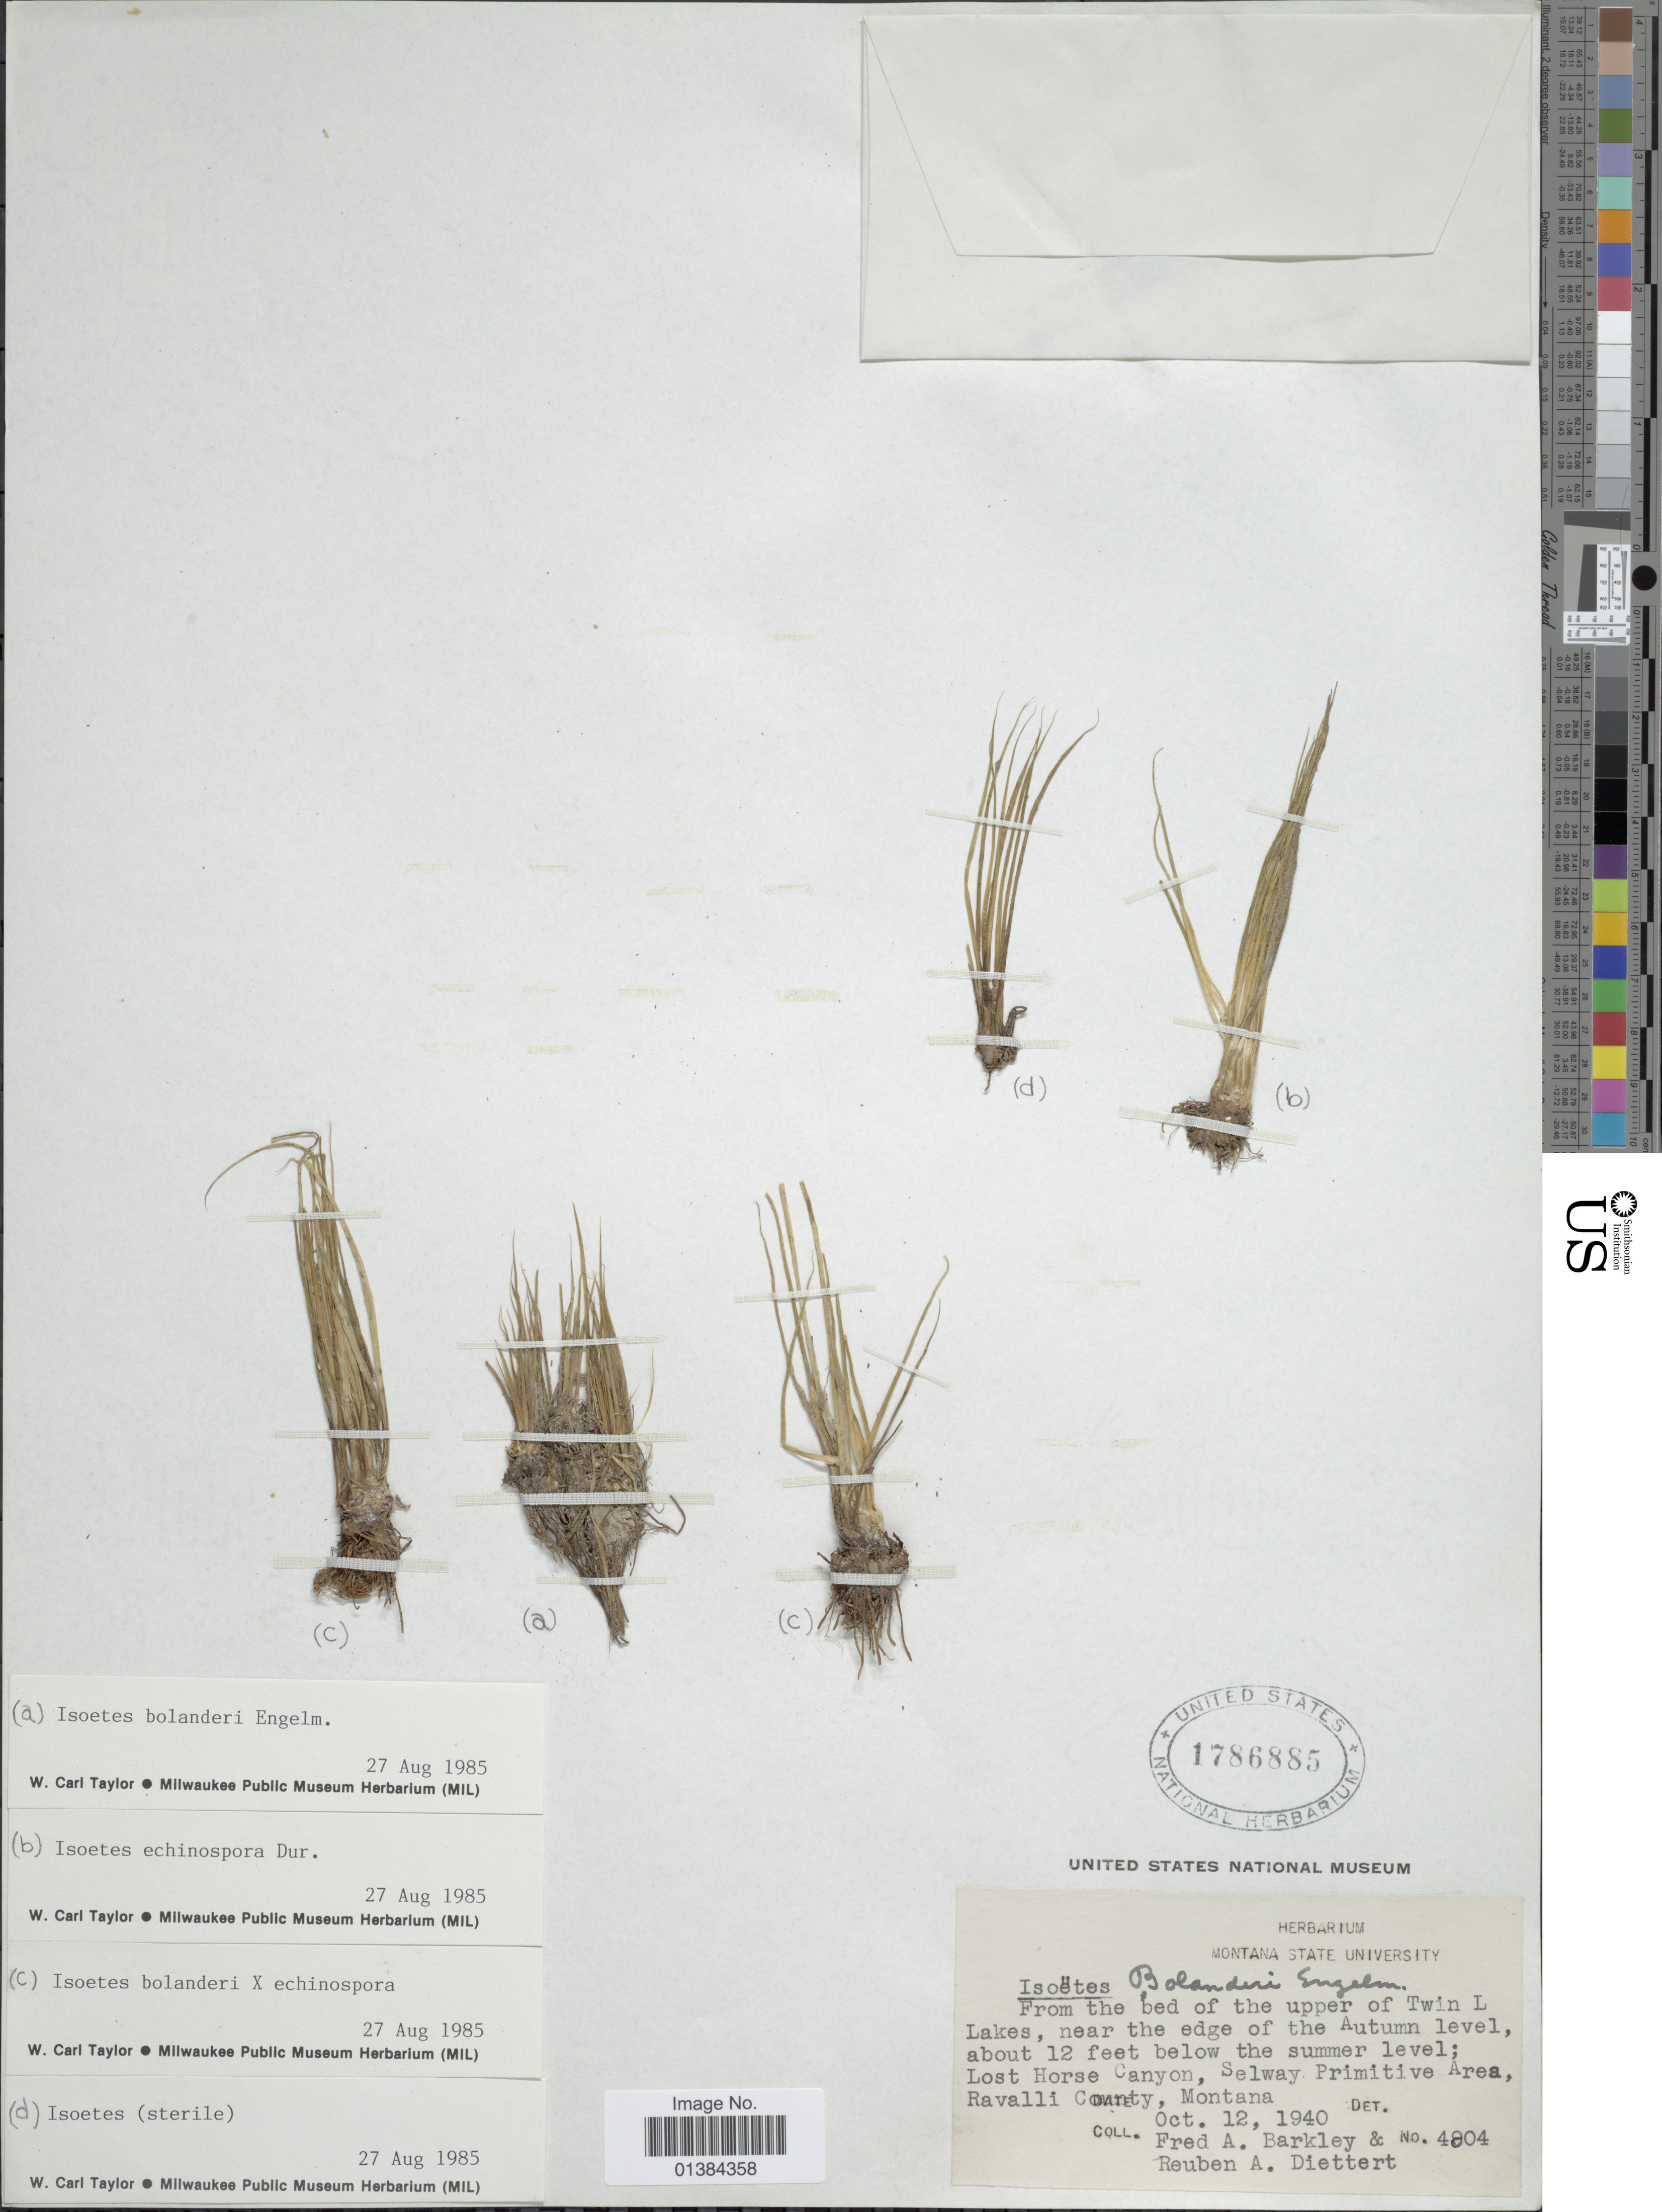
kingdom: Plantae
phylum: Tracheophyta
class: Lycopodiopsida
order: Isoetales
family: Isoetaceae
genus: Isoetes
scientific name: Isoetes bolanderi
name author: Engelm.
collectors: F. A. Barkley & R. Diettert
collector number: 4804*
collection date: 1940-10-12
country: United States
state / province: Montana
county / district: Ravalli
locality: From the bed of the upper of the Twin Lakes, near the edge of the Autumn level, about 12 feet below the summer level; Lost Horse Canyon, Selway Primitive Area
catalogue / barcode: US 1786885